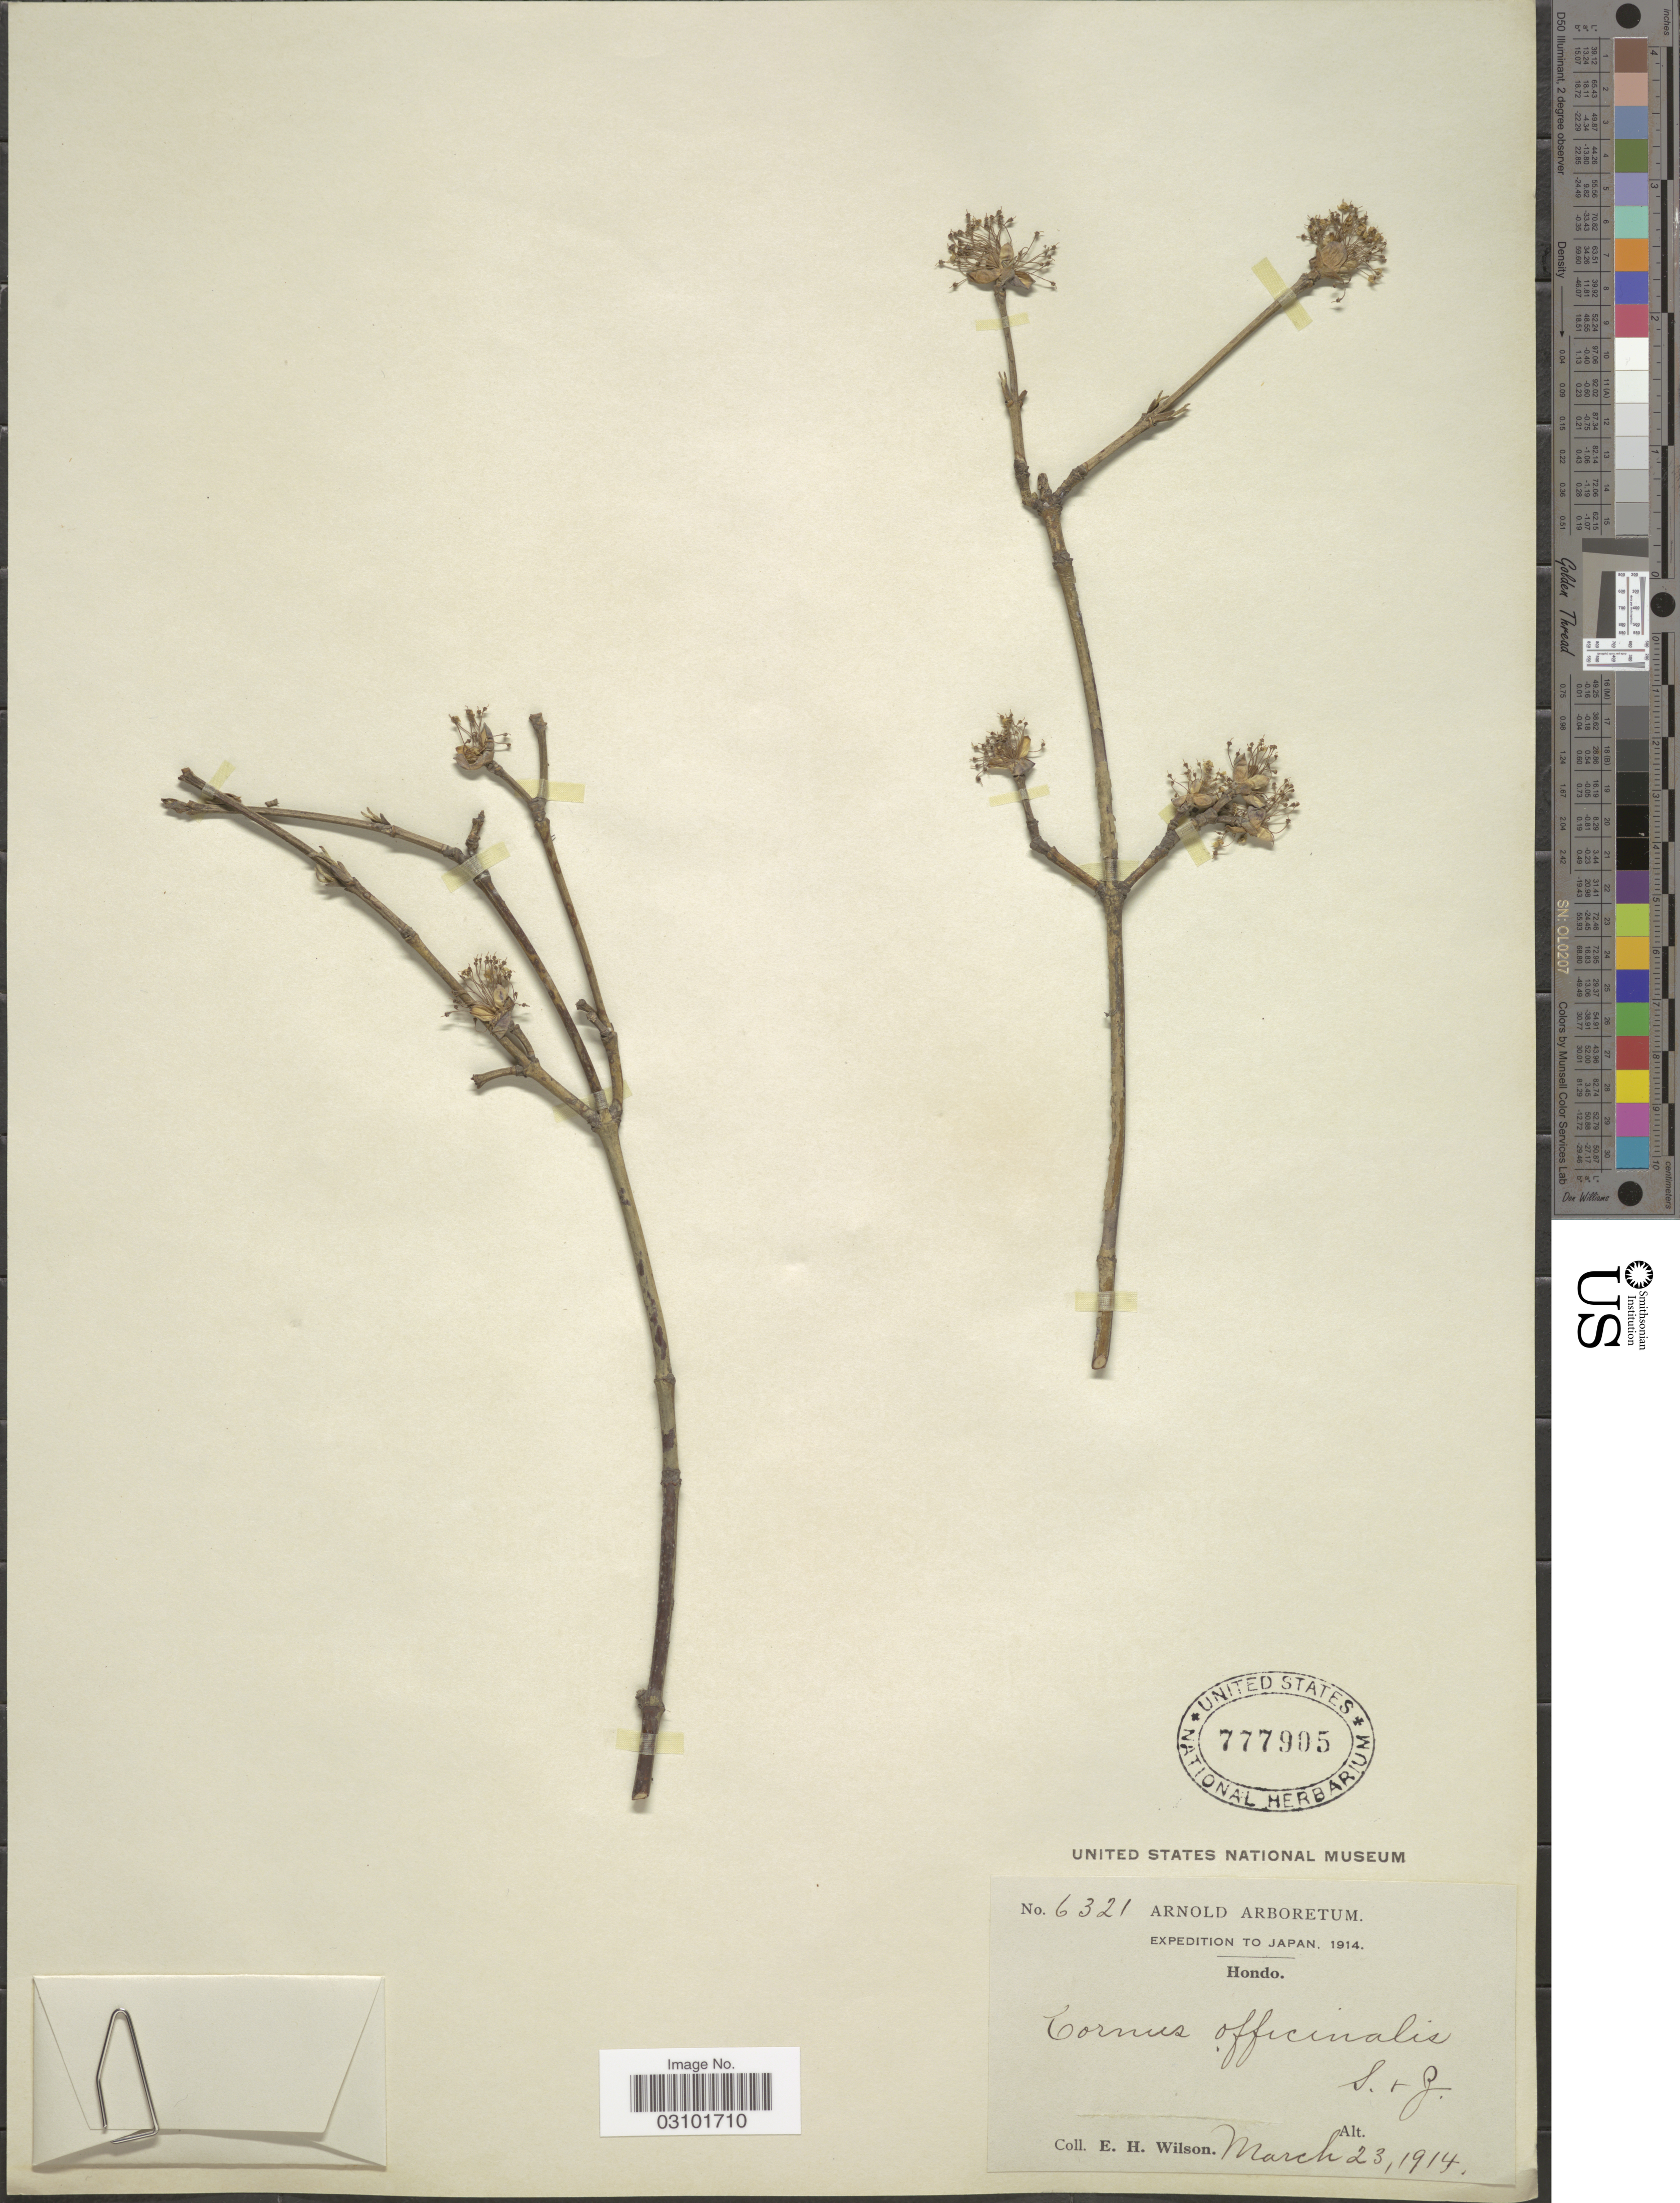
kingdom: Plantae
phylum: Tracheophyta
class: Magnoliopsida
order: Cornales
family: Cornaceae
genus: Cornus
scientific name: Cornus officinalis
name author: Siebold & Zucc.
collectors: E. Wilson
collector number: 6321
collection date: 1914-03-23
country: Japan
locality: Hondo.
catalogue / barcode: US 777905